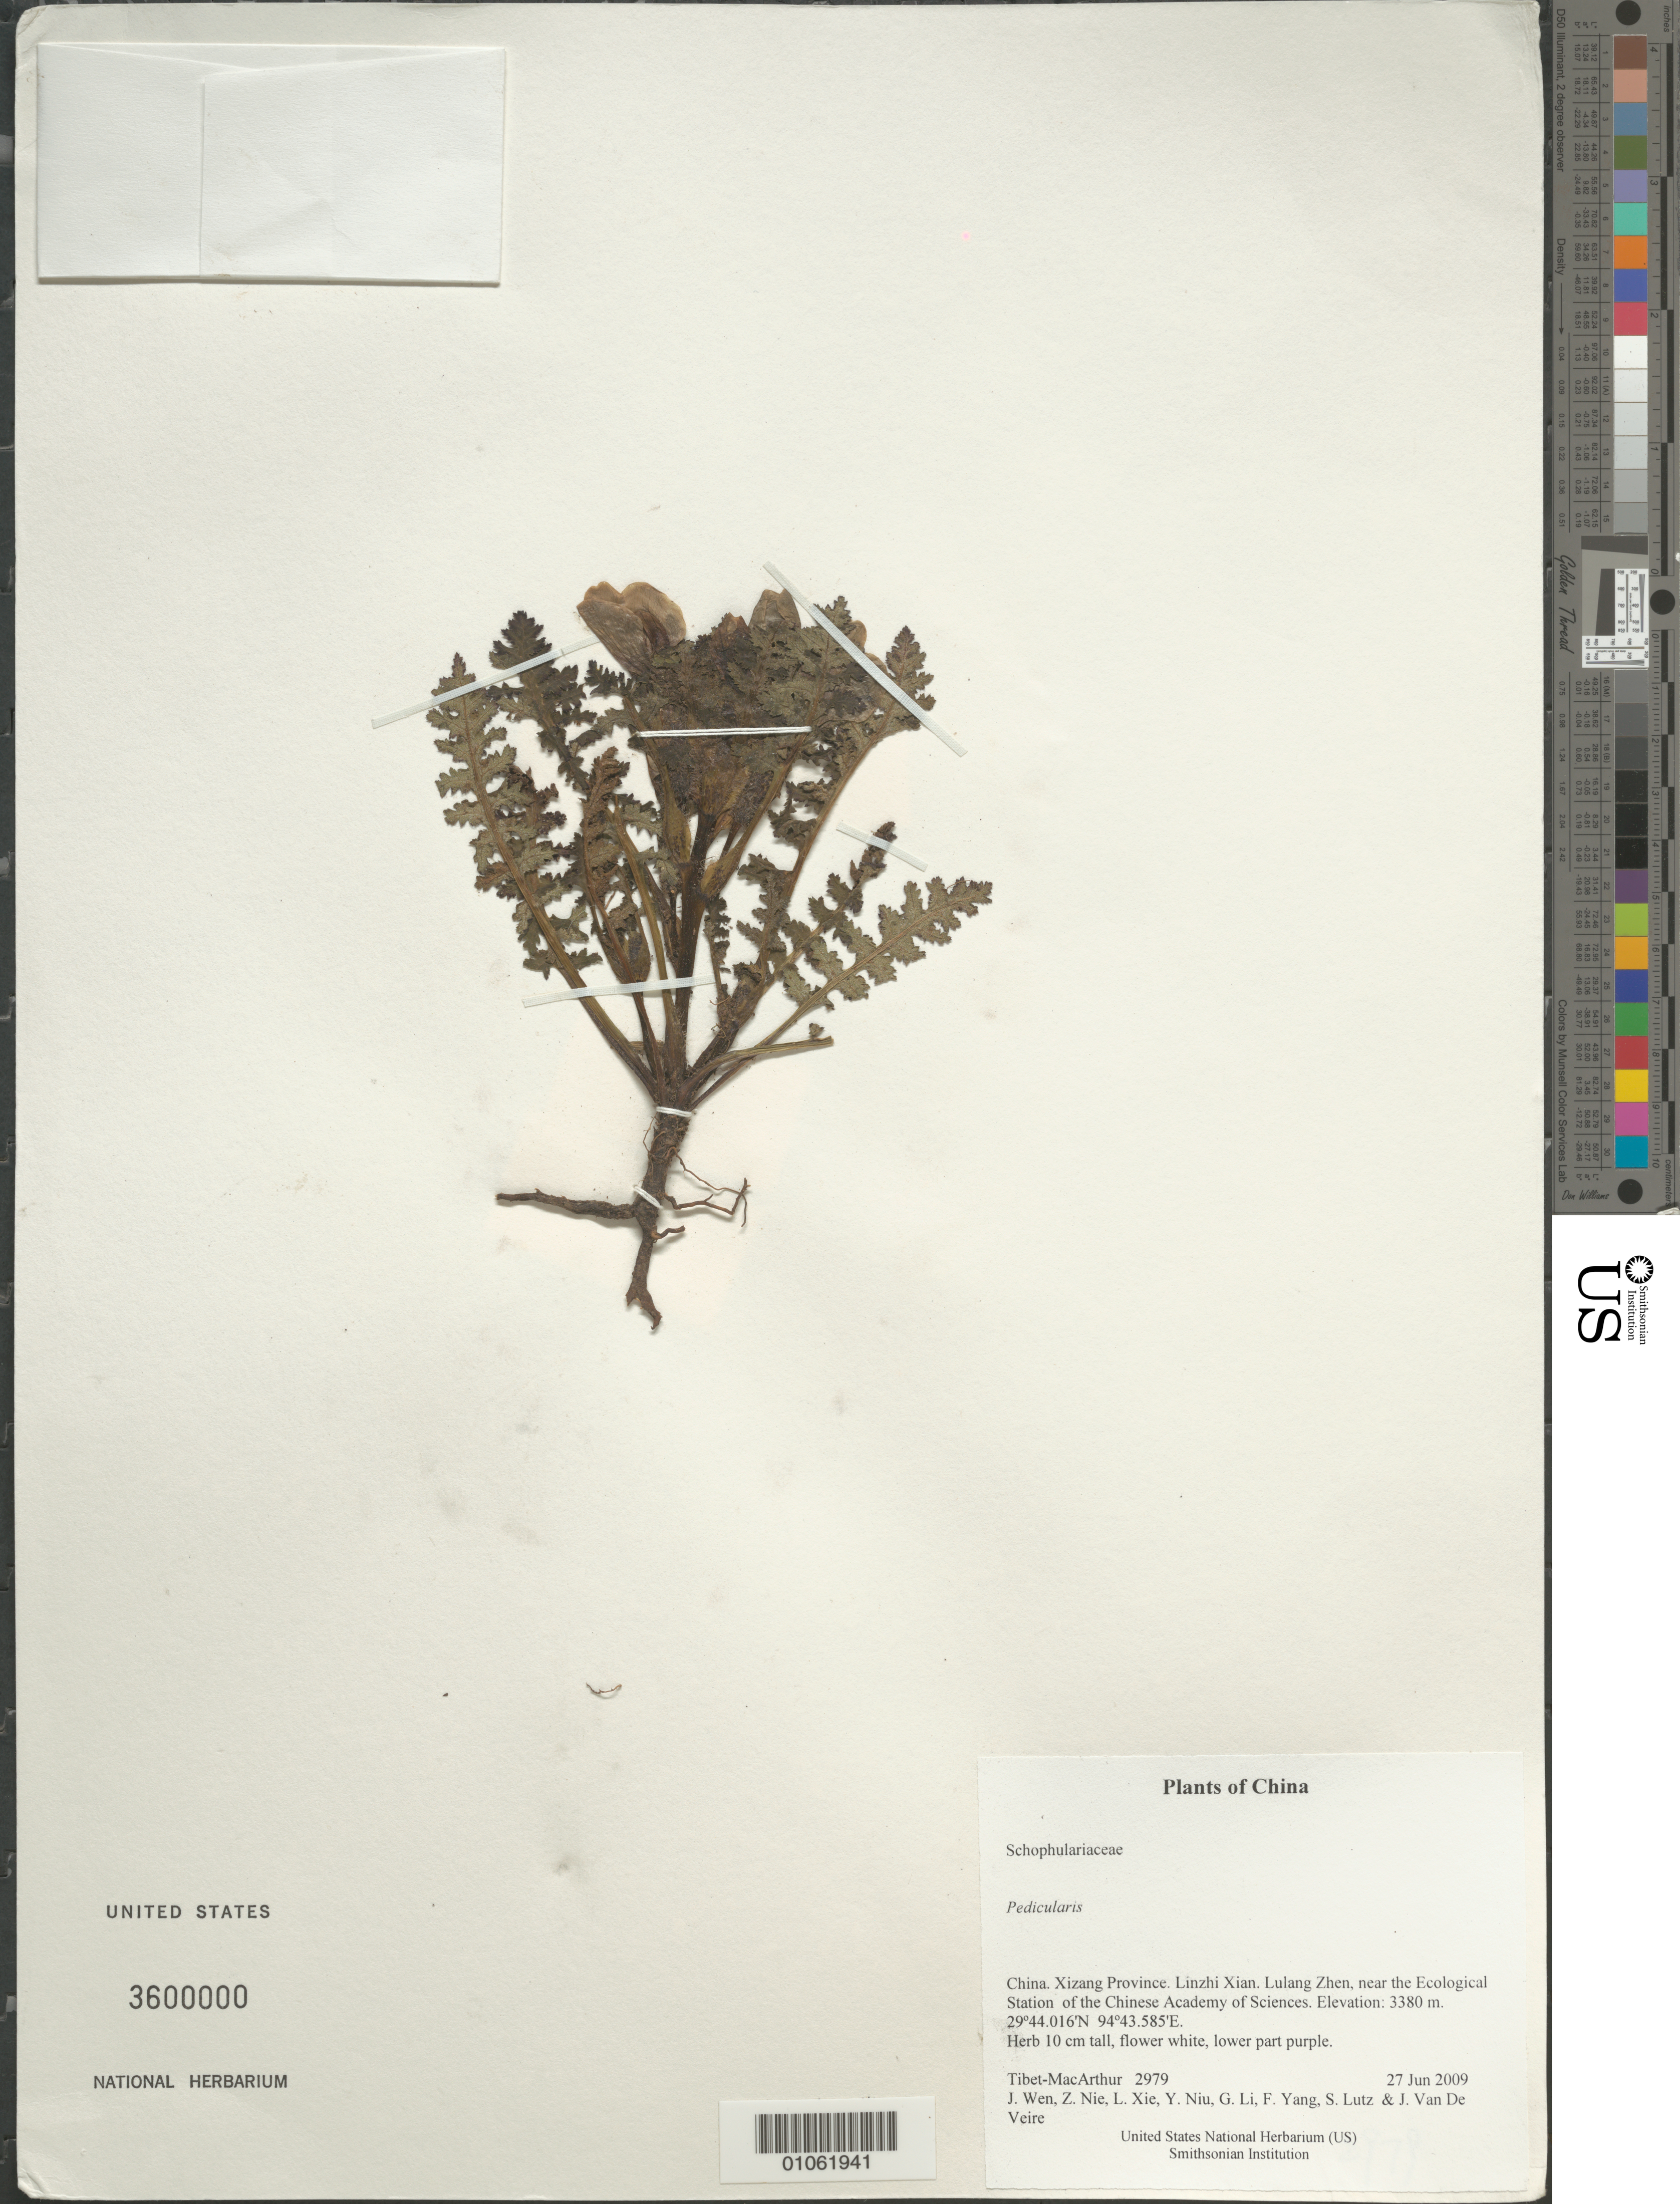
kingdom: Plantae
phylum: Tracheophyta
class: Magnoliopsida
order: Lamiales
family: Orobanchaceae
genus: Pedicularis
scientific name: Pedicularis sp.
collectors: Tibet-MacArthur, J. Wen, Z. Nie, L. Xie, Y. Niu, G. Li, F. Yang, S. Lutz & J. Van De Veire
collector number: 2979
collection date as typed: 27 Jun 2009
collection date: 2009-06-27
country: China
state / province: Xizang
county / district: Linzhi Xian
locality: Lulang Zhen, near the Ecological Station of the Chinese Academy of Sciences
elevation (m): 3380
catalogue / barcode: US 3600000